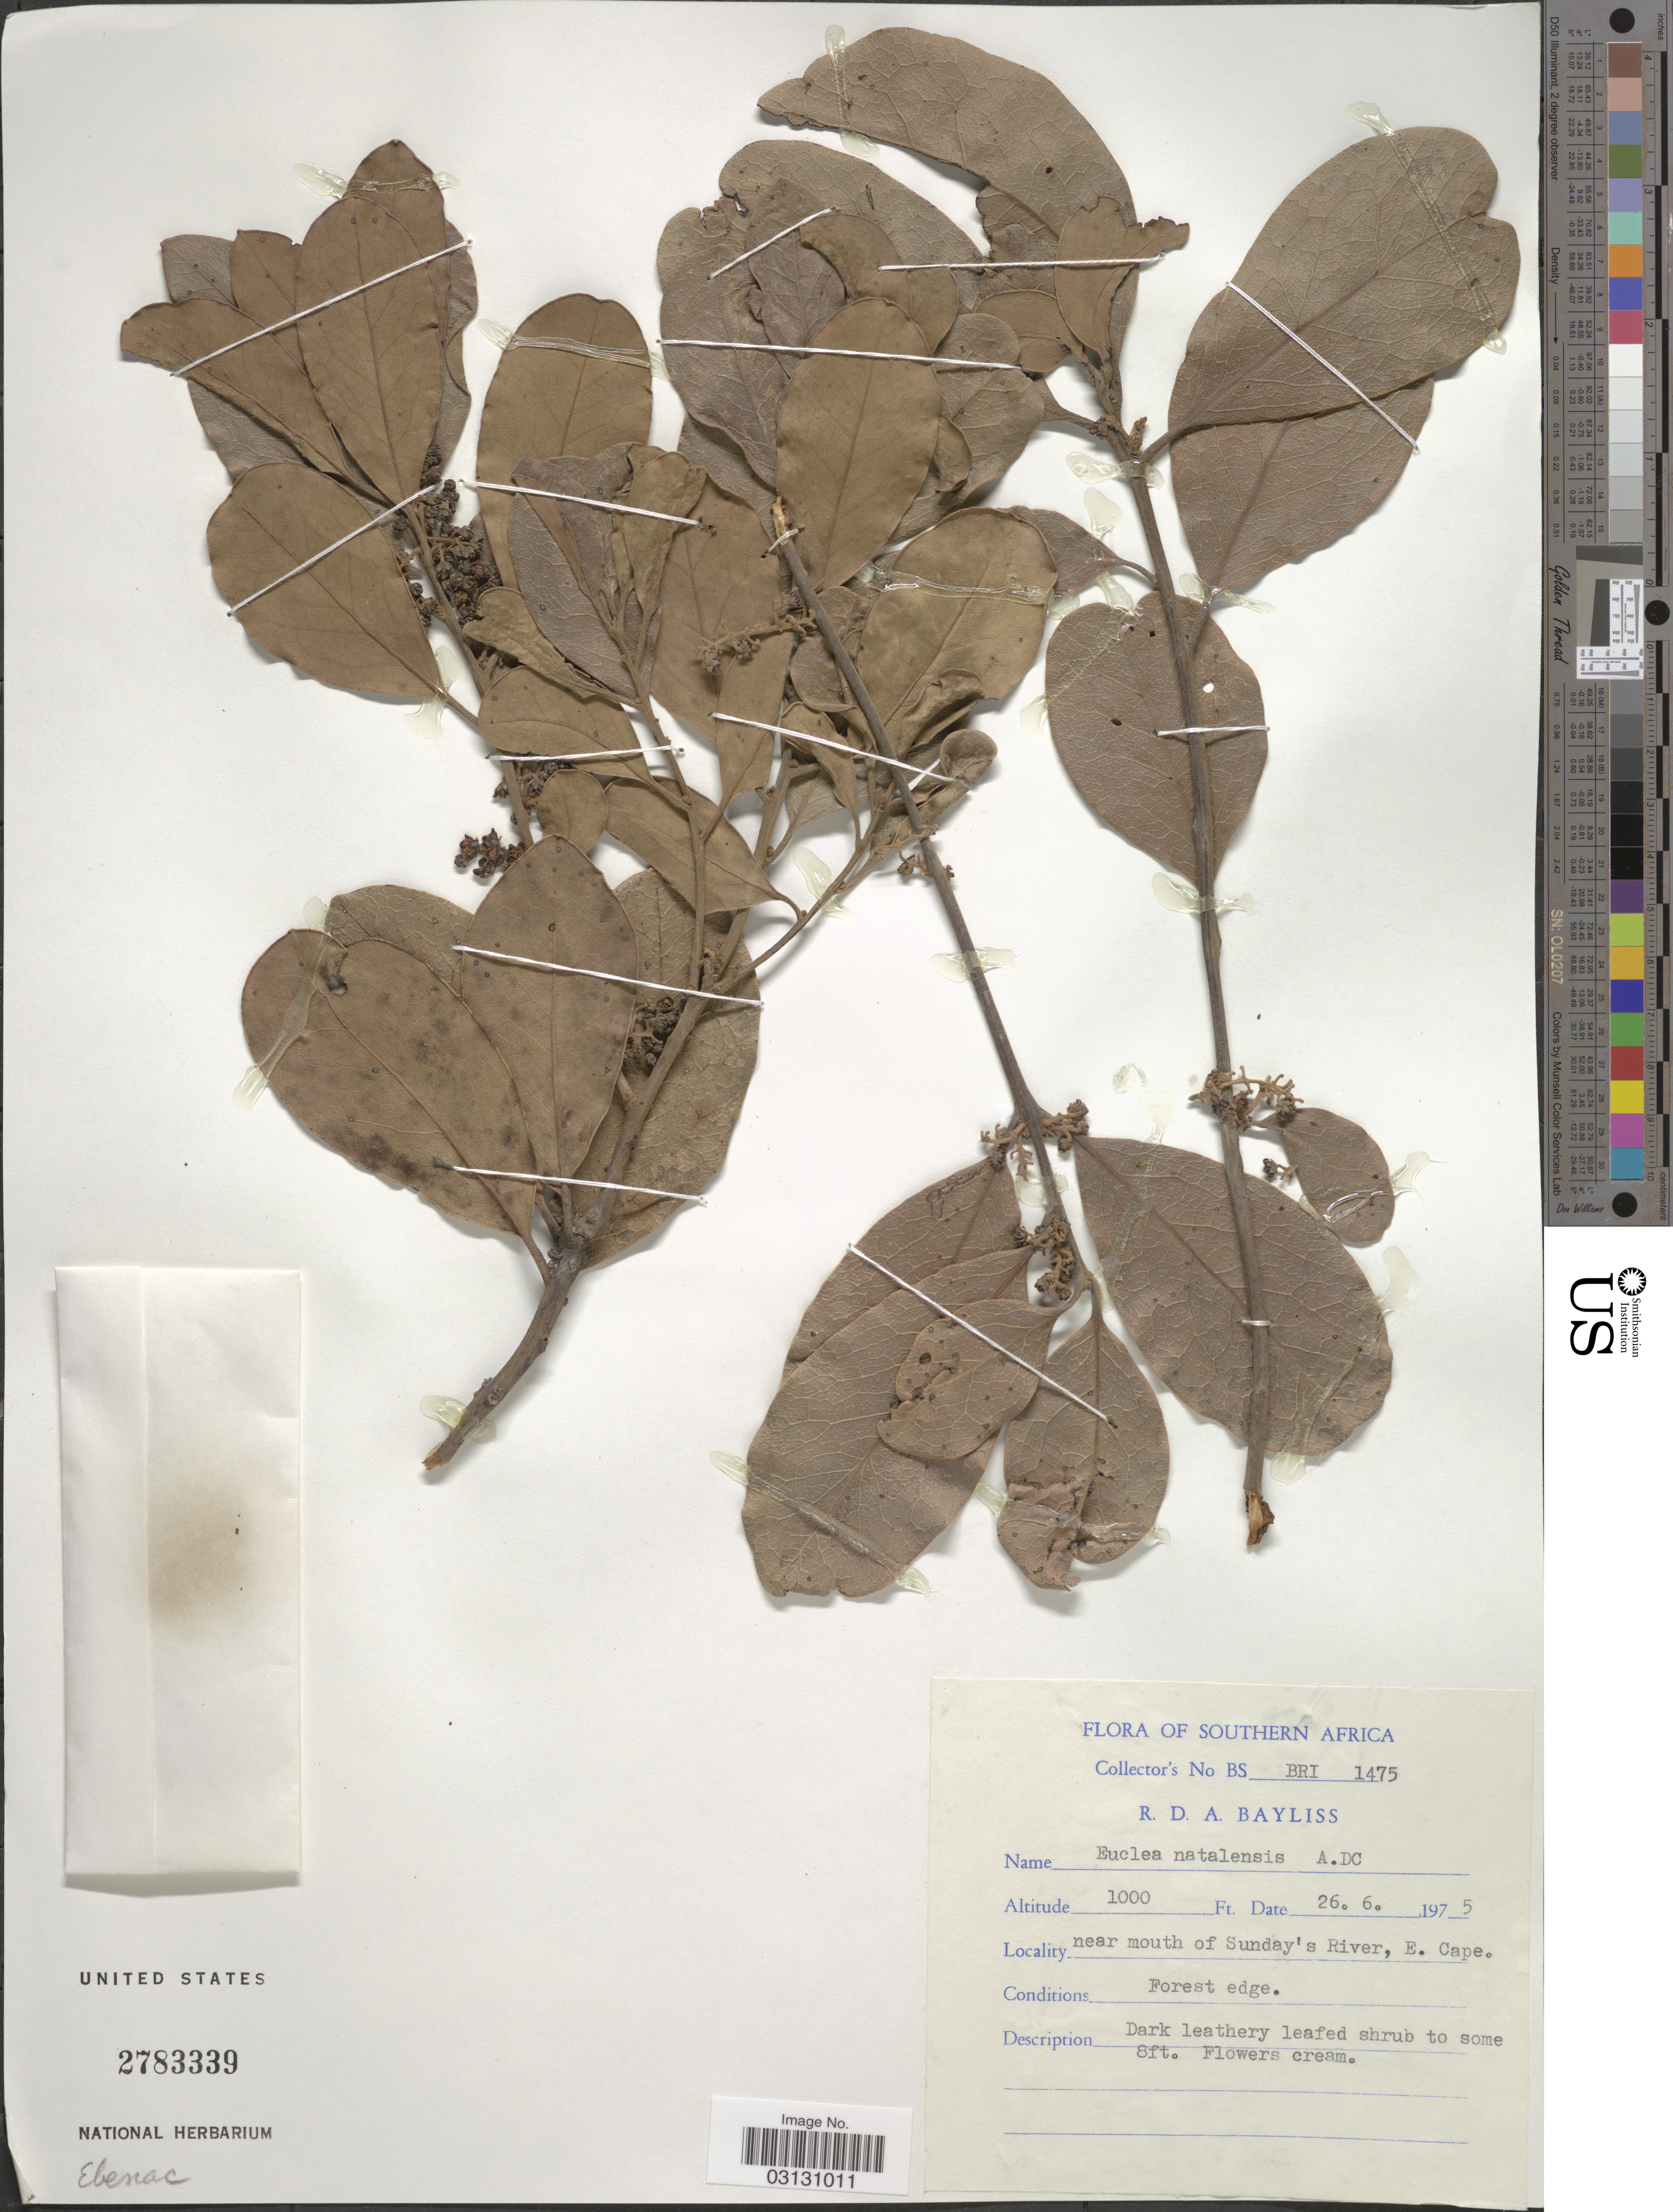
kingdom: Plantae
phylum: Tracheophyta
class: Magnoliopsida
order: Ericales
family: Ebenaceae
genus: Euclea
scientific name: Euclea natalensis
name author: A. DC.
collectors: R. Bayliss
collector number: BSBRI1475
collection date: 1975-06-26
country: South Africa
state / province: Eastern Cape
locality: Near mouth of Sunday's River, E. Cape.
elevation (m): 305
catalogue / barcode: US 2783339